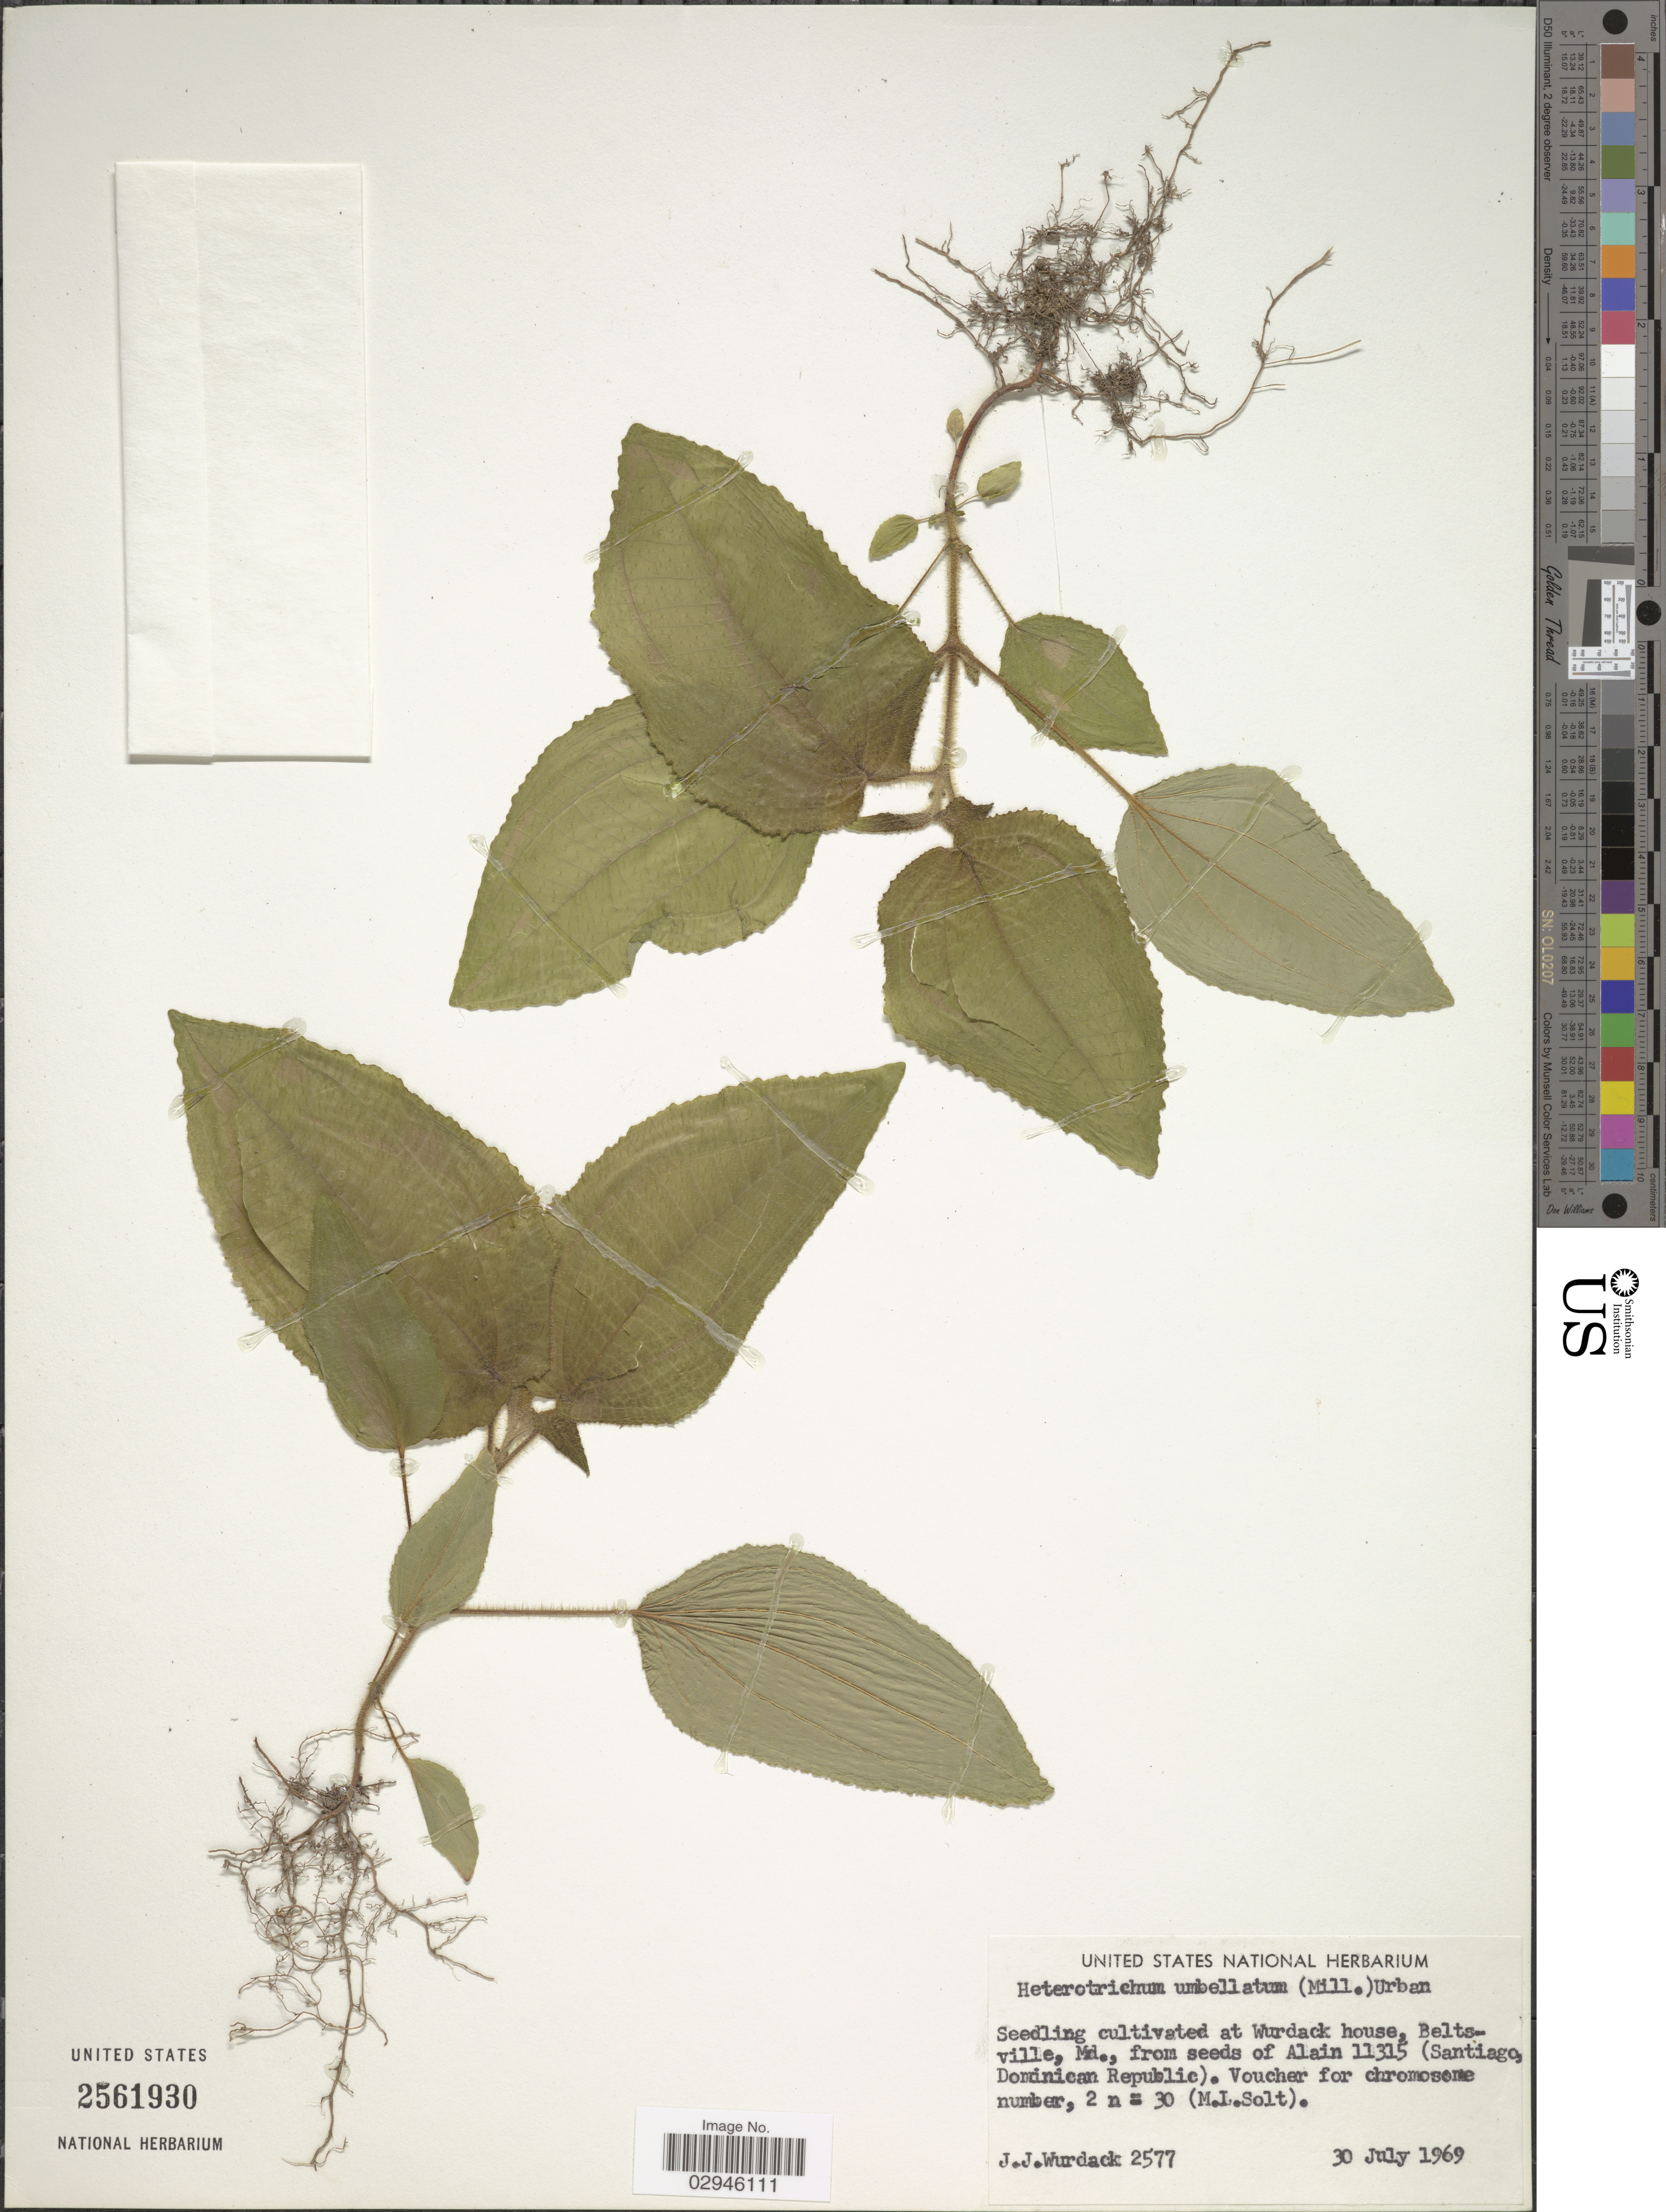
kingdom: Plantae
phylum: Tracheophyta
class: Magnoliopsida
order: Myrtales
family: Melastomataceae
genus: Heterotrichum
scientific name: Heterotrichum umbellatum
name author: (Mill.) Urb.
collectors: J. J. Wurdack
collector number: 2577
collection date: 1969-07-30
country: United States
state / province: Maryland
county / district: Prince George's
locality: Wurdack house, Beltsville, Md.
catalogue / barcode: US 2561930